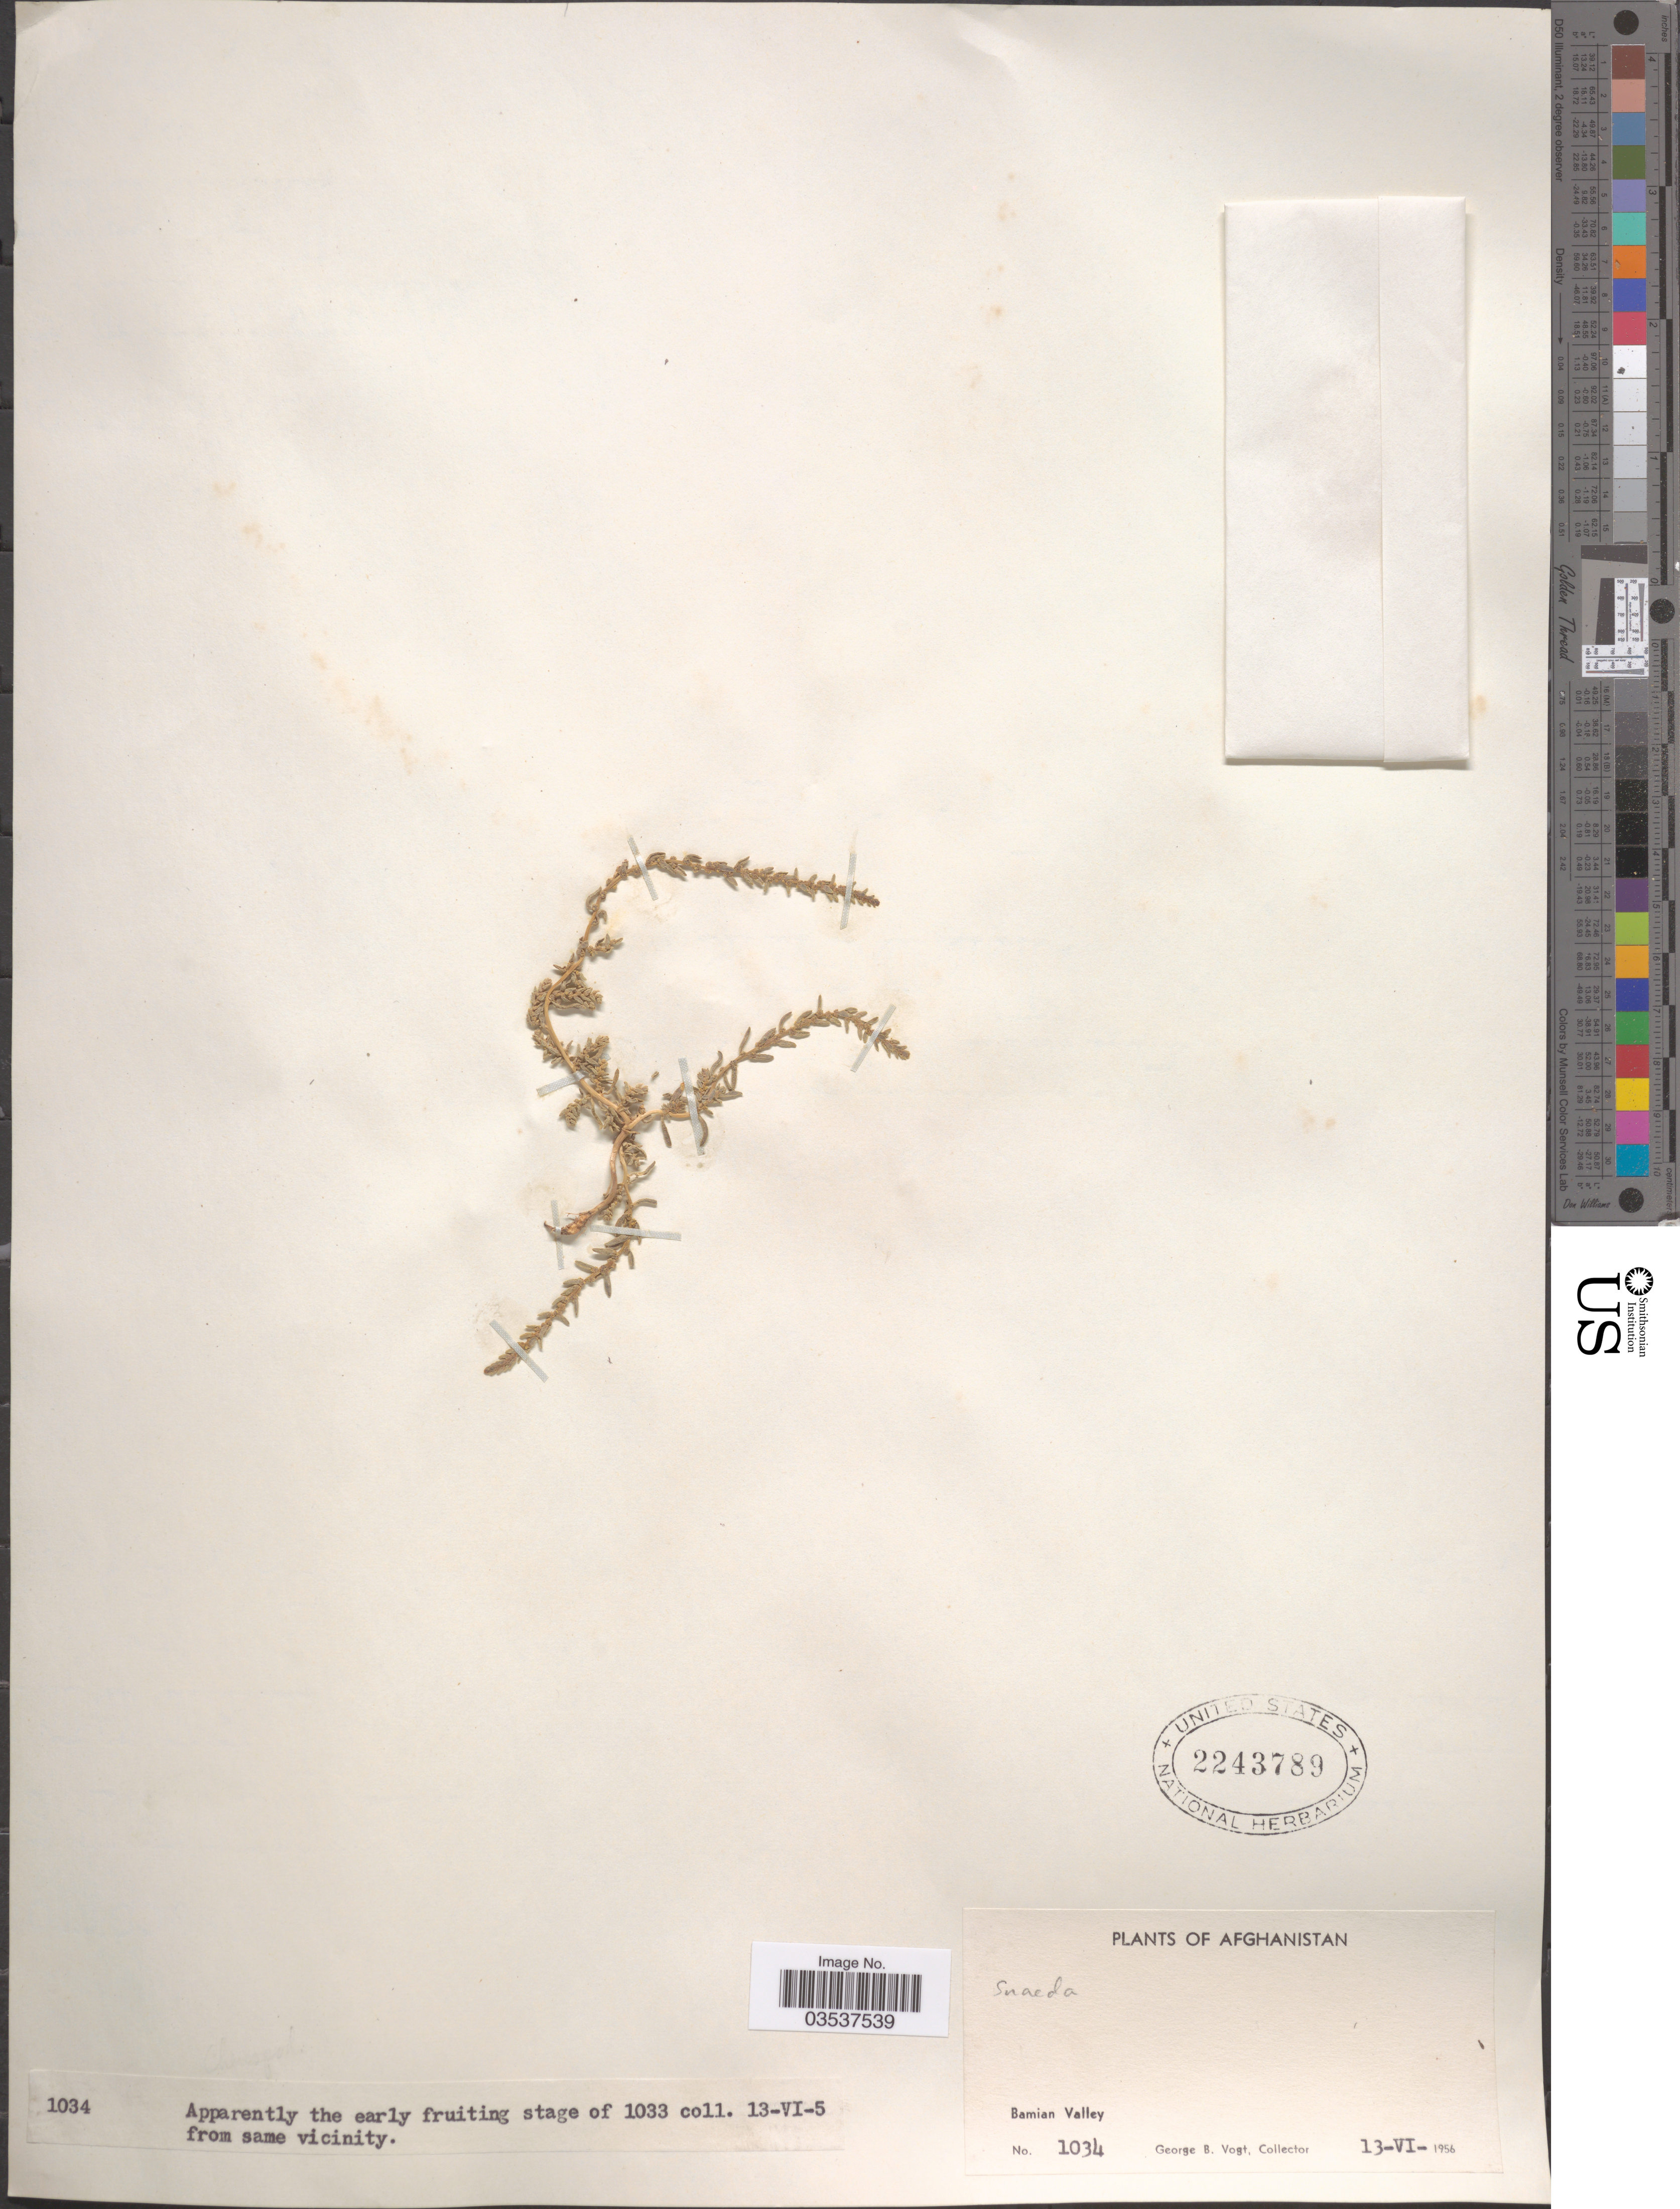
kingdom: Plantae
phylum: Tracheophyta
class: Magnoliopsida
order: Caryophyllales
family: Amaranthaceae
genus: Suaeda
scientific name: Suaeda sp.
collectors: G. B. Vogt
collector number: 1034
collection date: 1956-06-13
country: Afghanistan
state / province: Bamian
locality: Bamian Valley.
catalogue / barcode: US 2243789